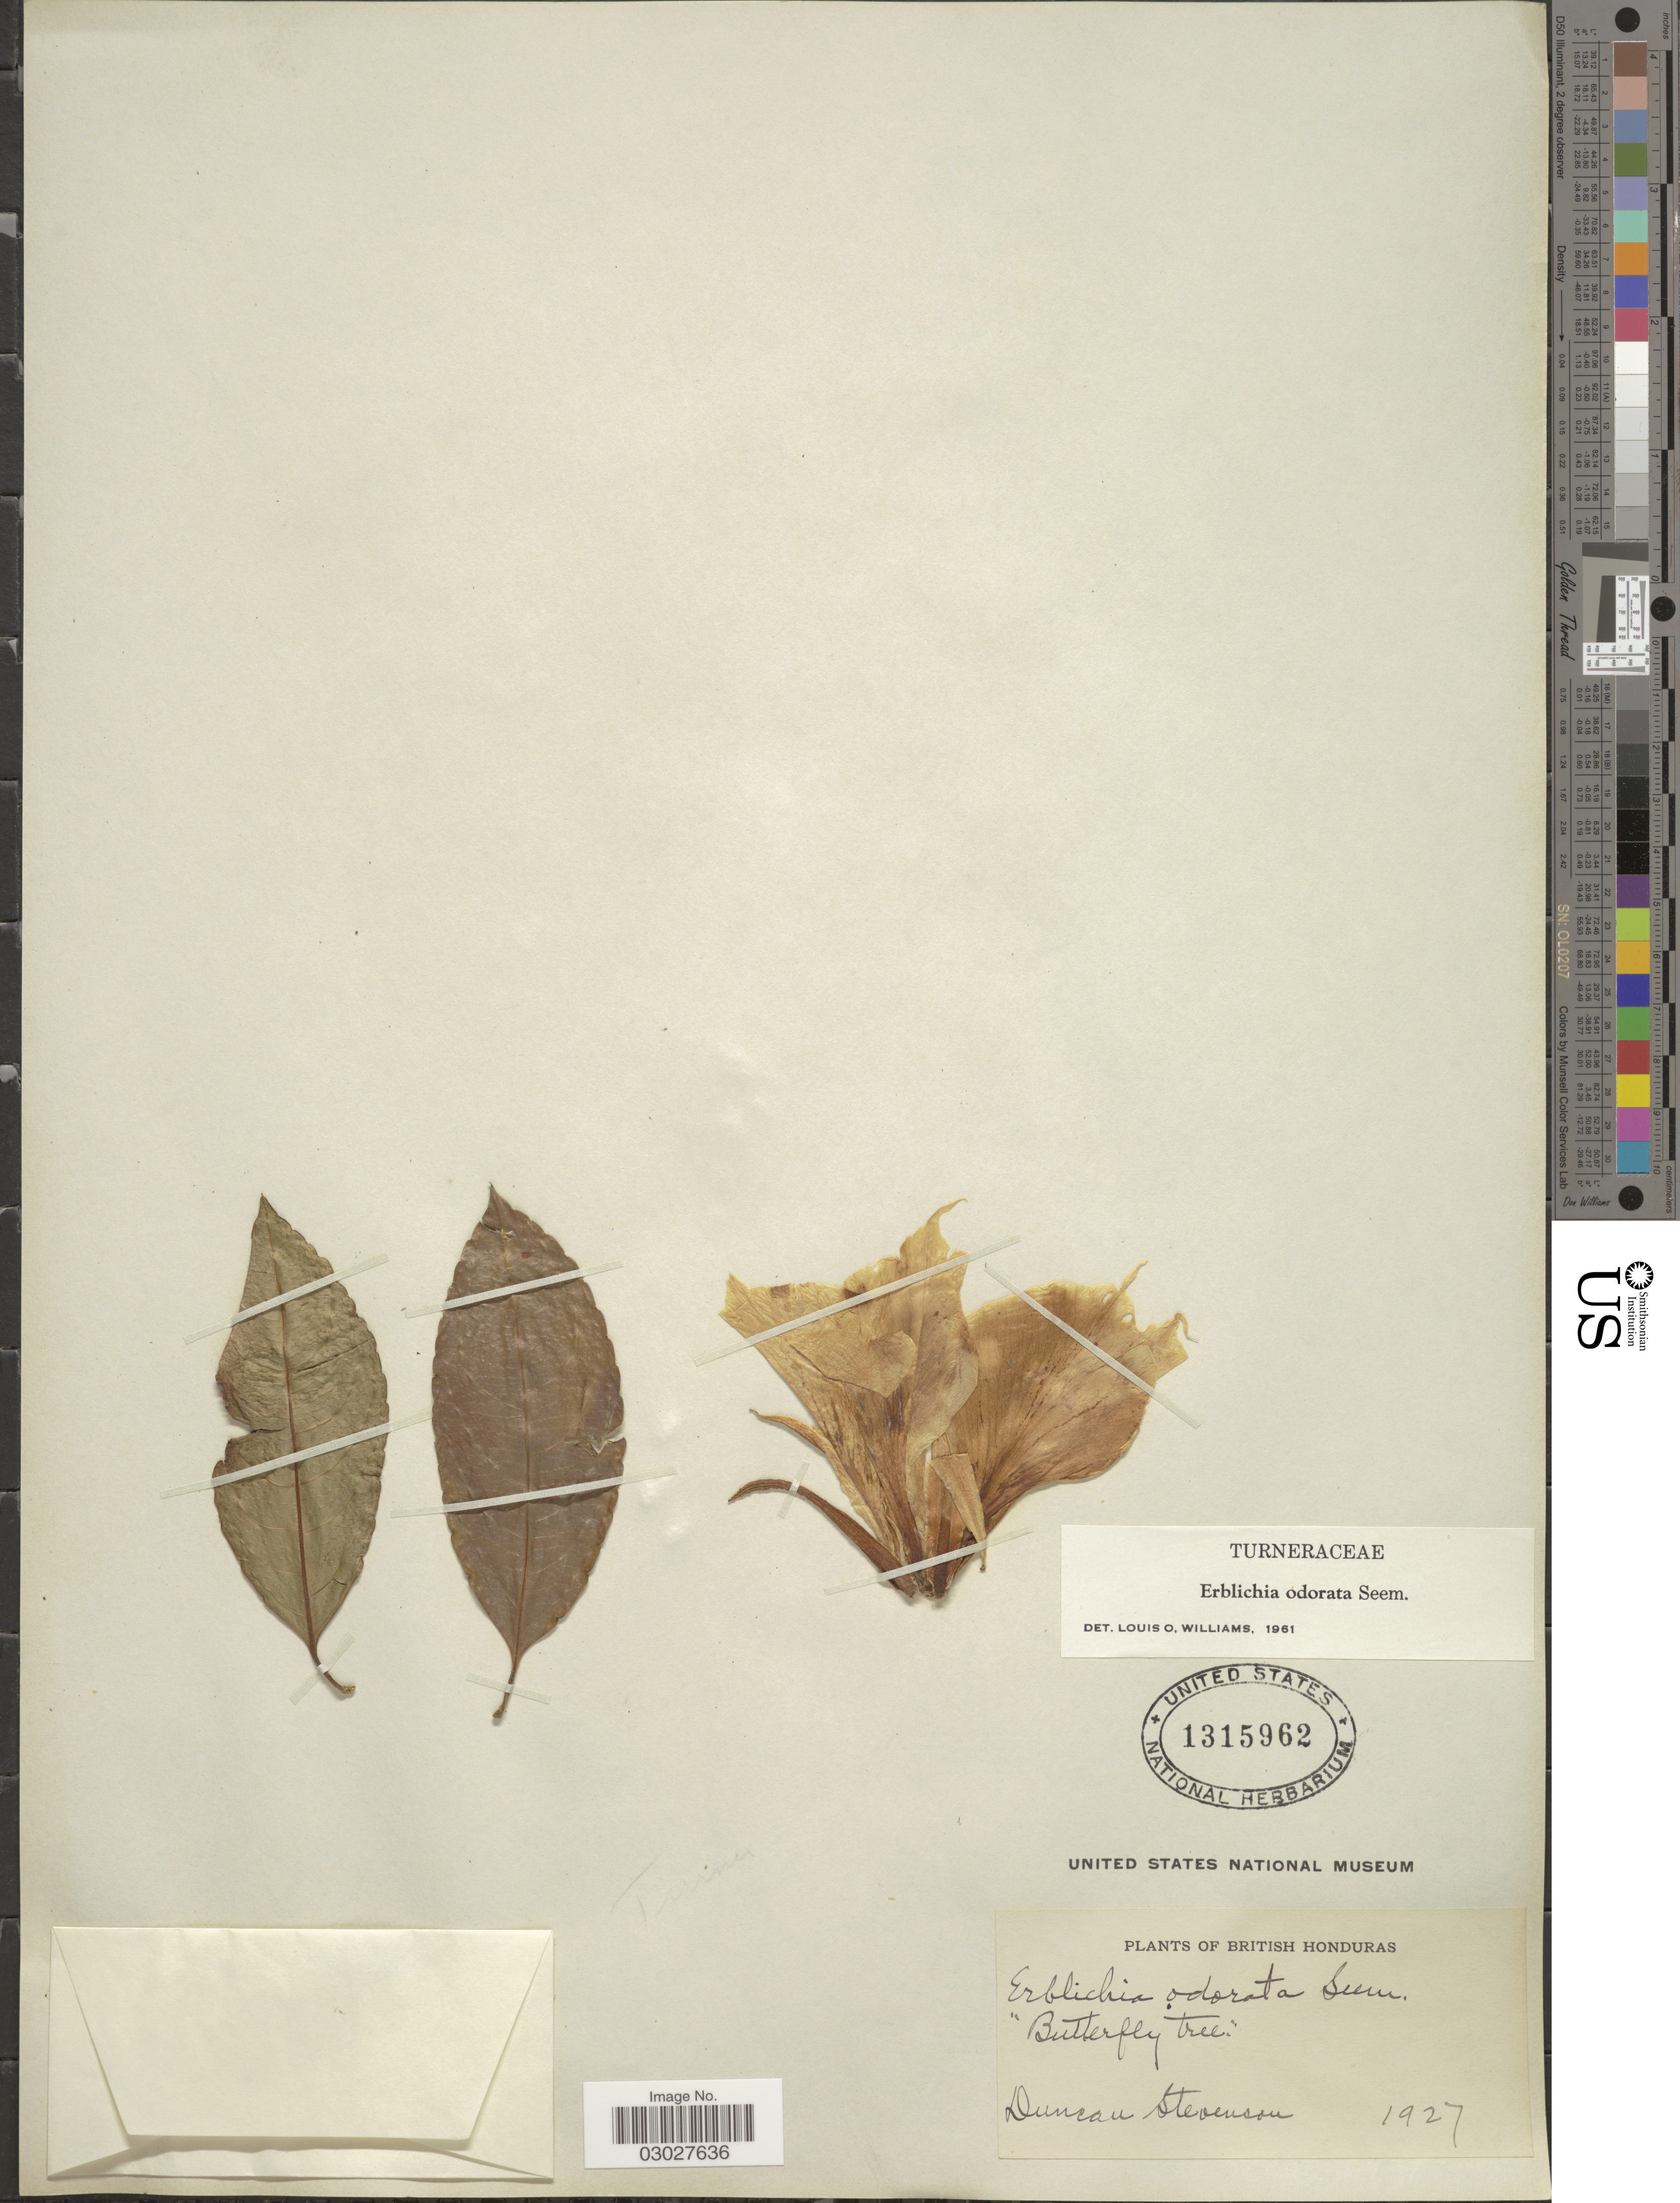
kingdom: Plantae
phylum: Tracheophyta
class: Magnoliopsida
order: Malpighiales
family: Turneraceae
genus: Erblichia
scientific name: Erblichia odorata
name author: Seem.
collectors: D. Stevenson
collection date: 1927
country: Belize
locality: British Honduras.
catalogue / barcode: US 1315962